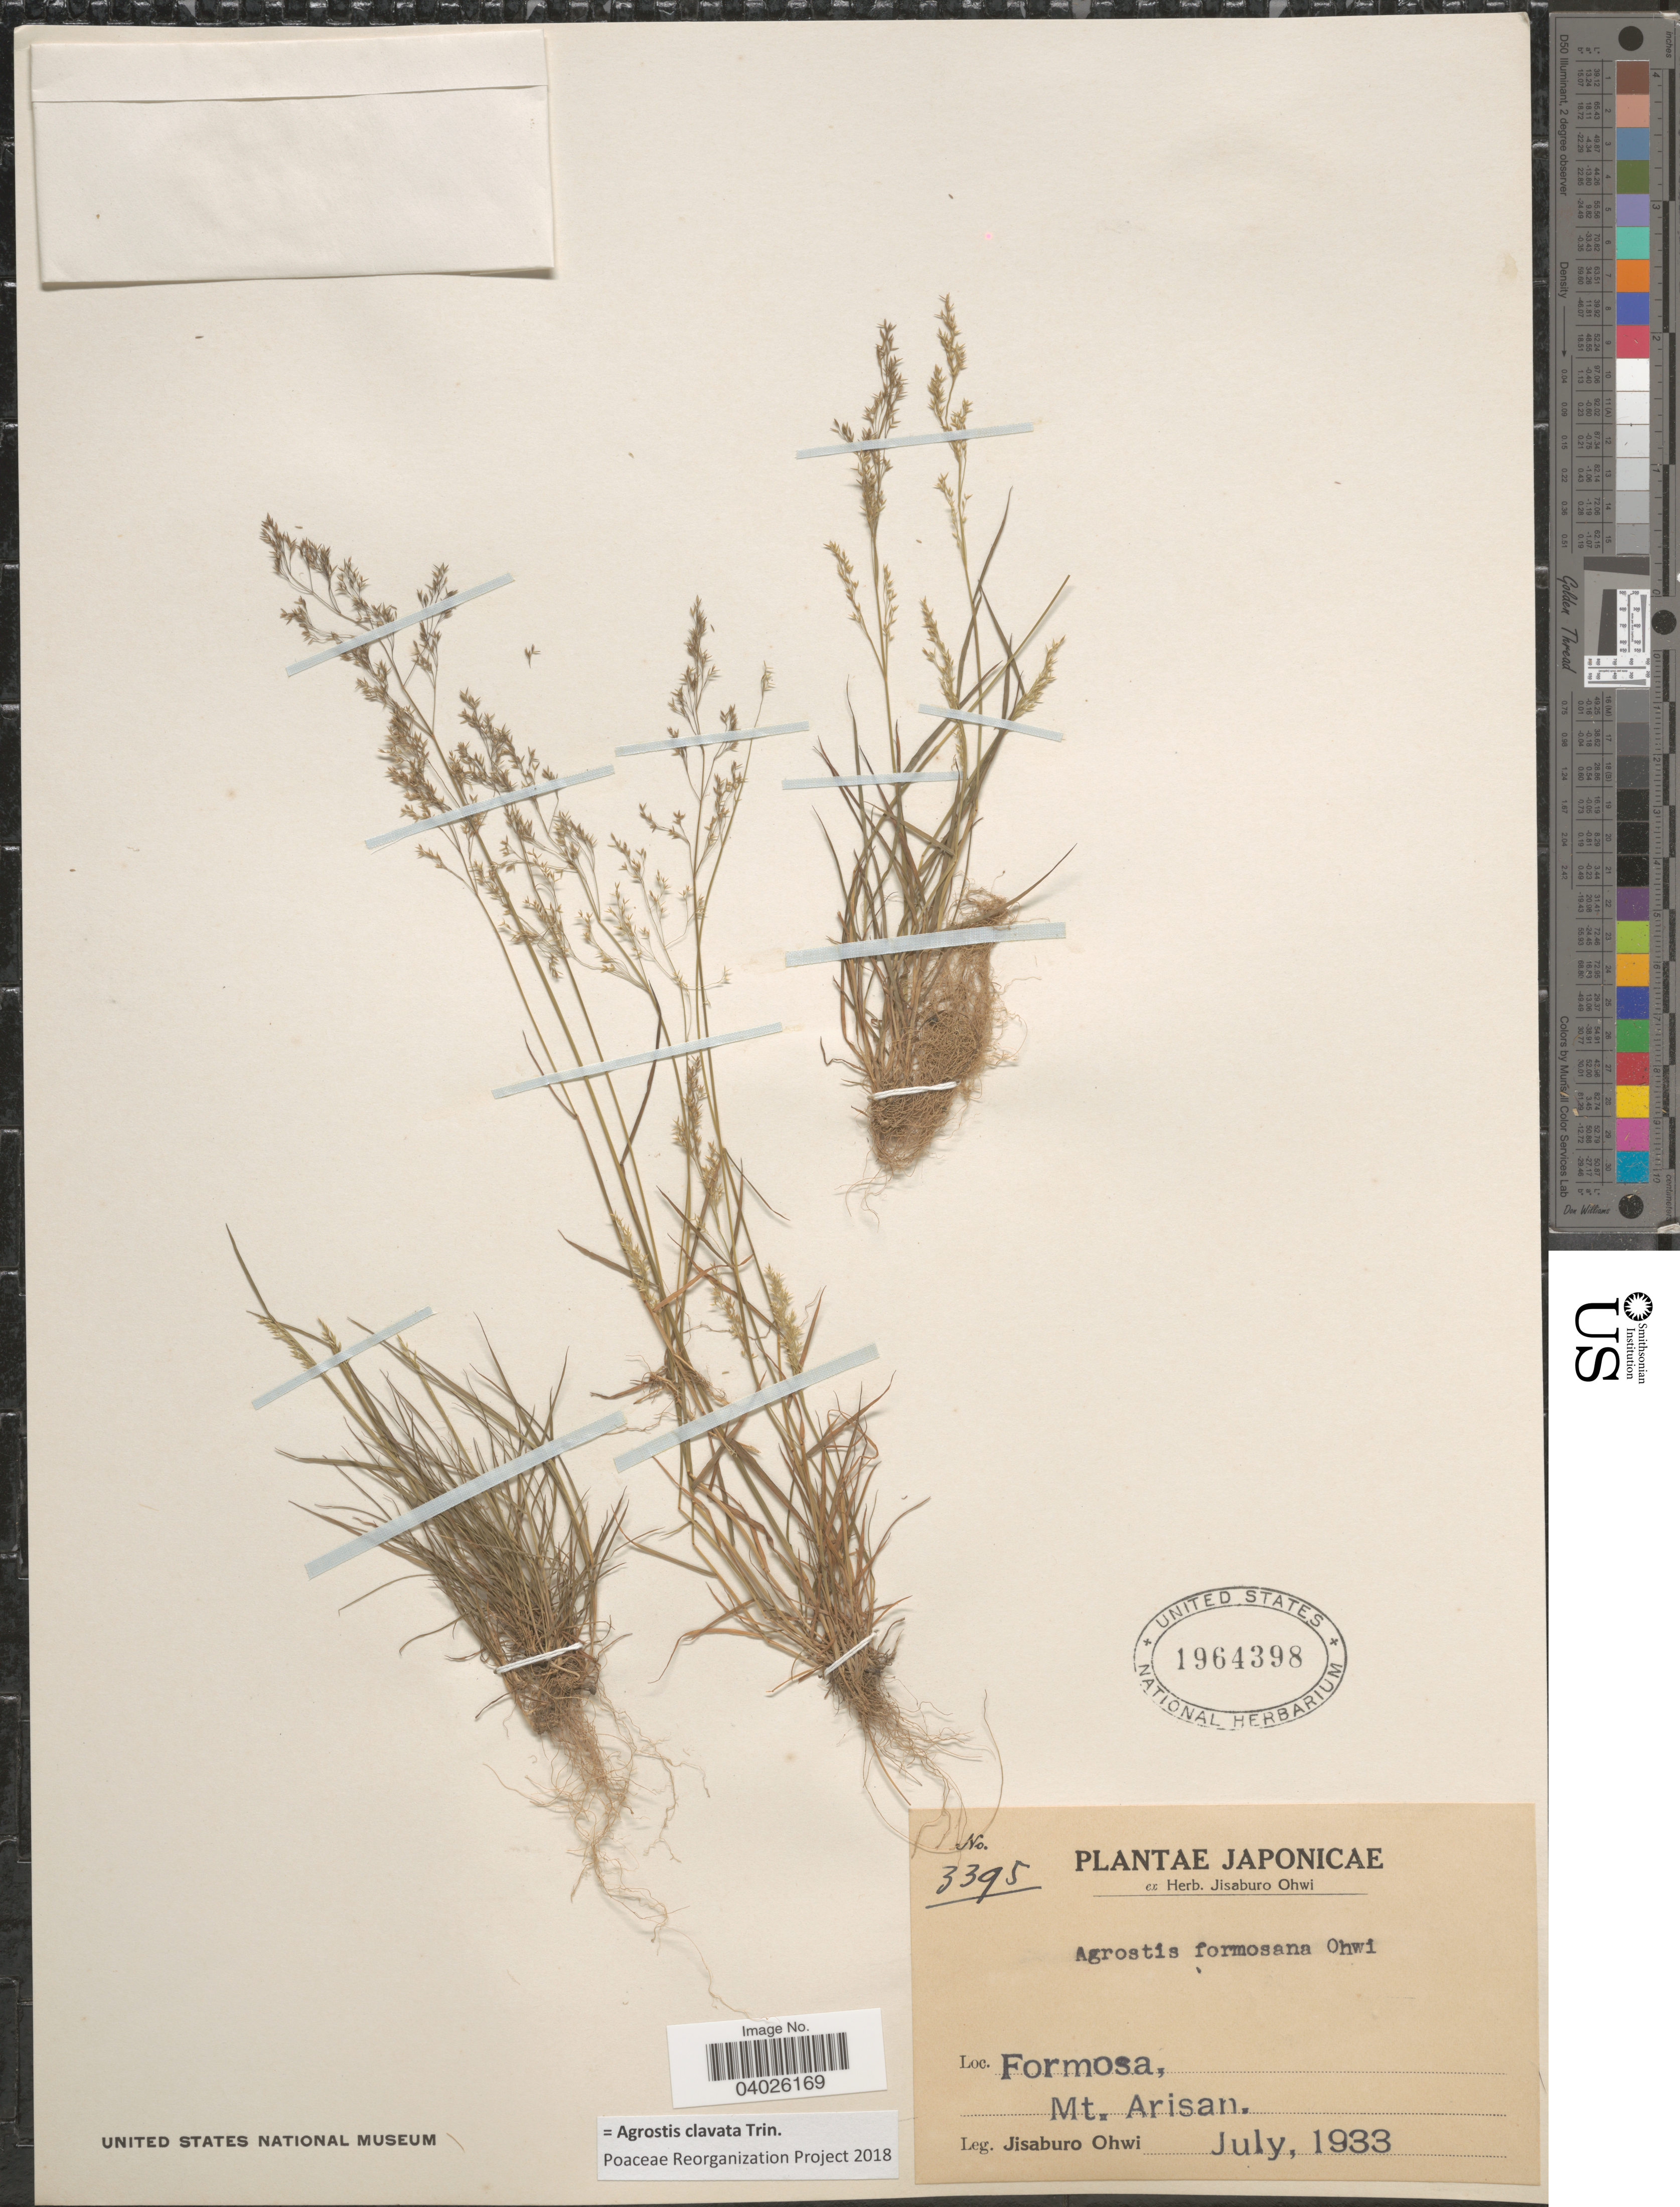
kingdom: Plantae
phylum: Tracheophyta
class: Liliopsida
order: Poales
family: Poaceae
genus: Agrostis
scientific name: Agrostis clavata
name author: Trin.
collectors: J. Ohwi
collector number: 3395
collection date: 1933-07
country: Taiwan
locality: Formosa. Mt. Arisan.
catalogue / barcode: US 1964398